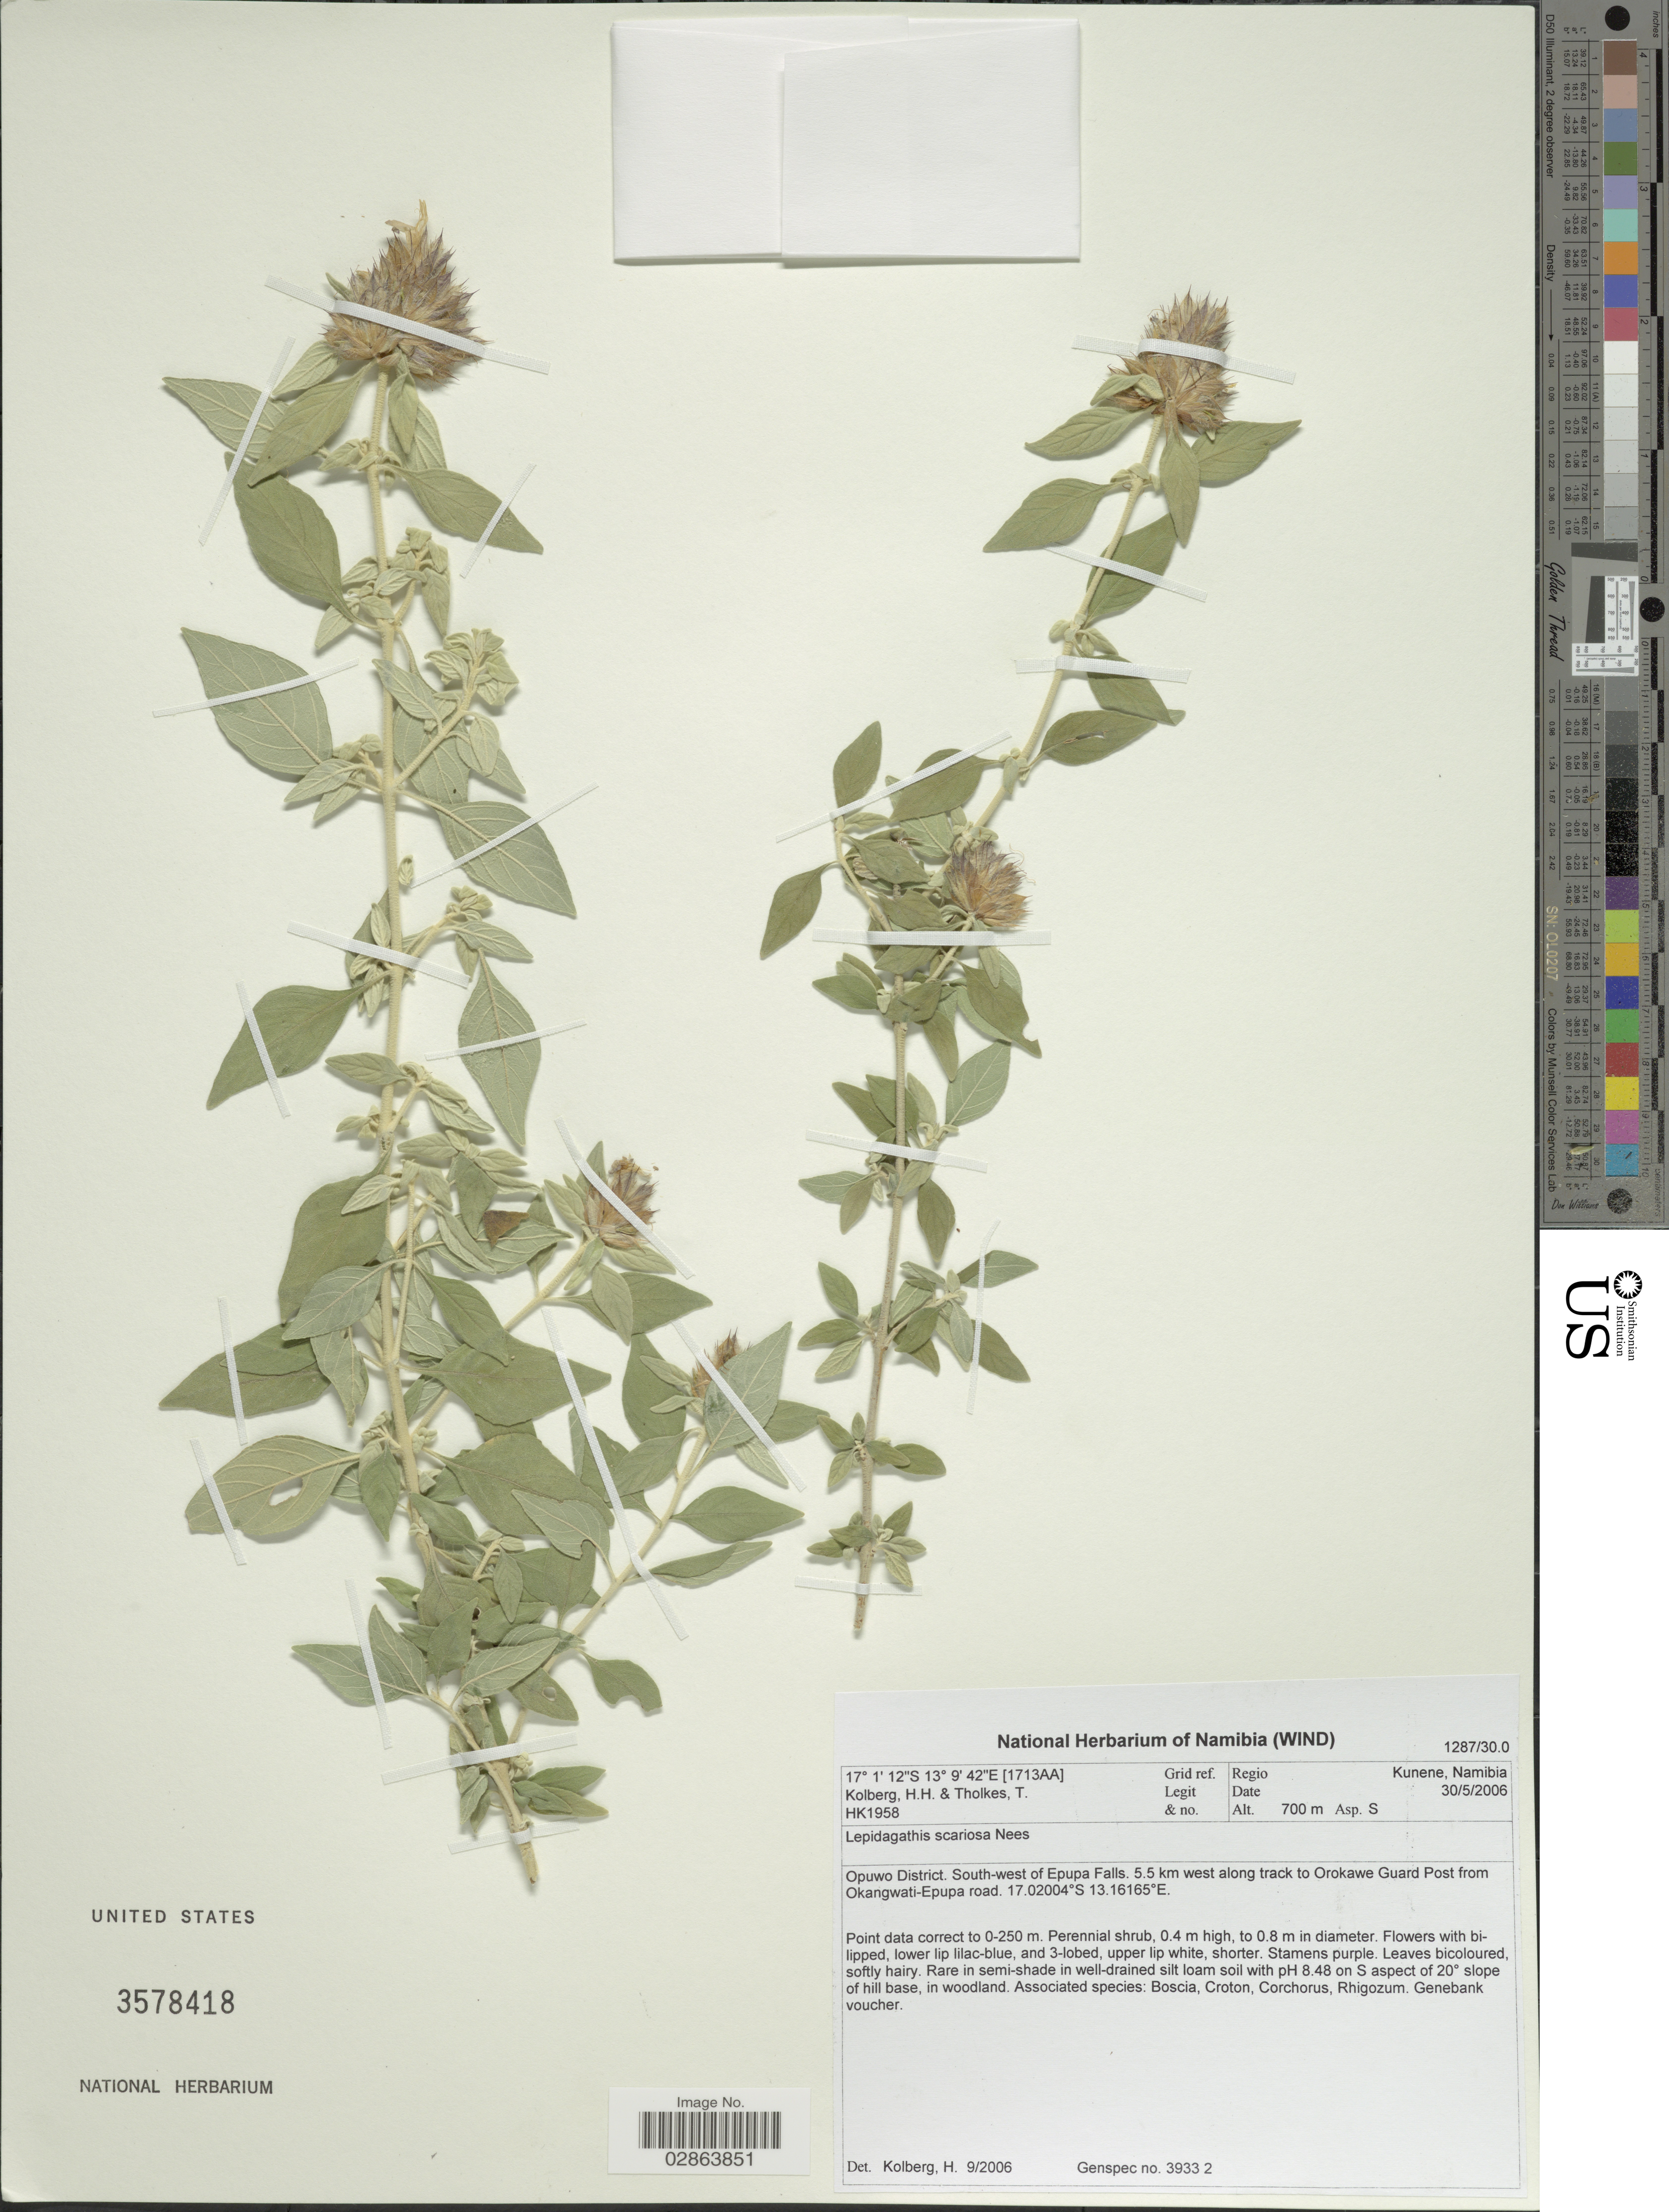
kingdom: Plantae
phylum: Tracheophyta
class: Magnoliopsida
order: Lamiales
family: Acanthaceae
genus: Lepidagathis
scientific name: Lepidagathis scariosa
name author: Nees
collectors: H. H. Kolberg & T. Tholkes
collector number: HK1958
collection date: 2006-05-30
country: Namibia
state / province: Kunene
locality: Regio Kunene, Opuwo District, South-west of Epupa Falls, 5.5 km west of track to Orokawe Guard Post from Okangwati-Epupa road.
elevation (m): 700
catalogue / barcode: US 3578418